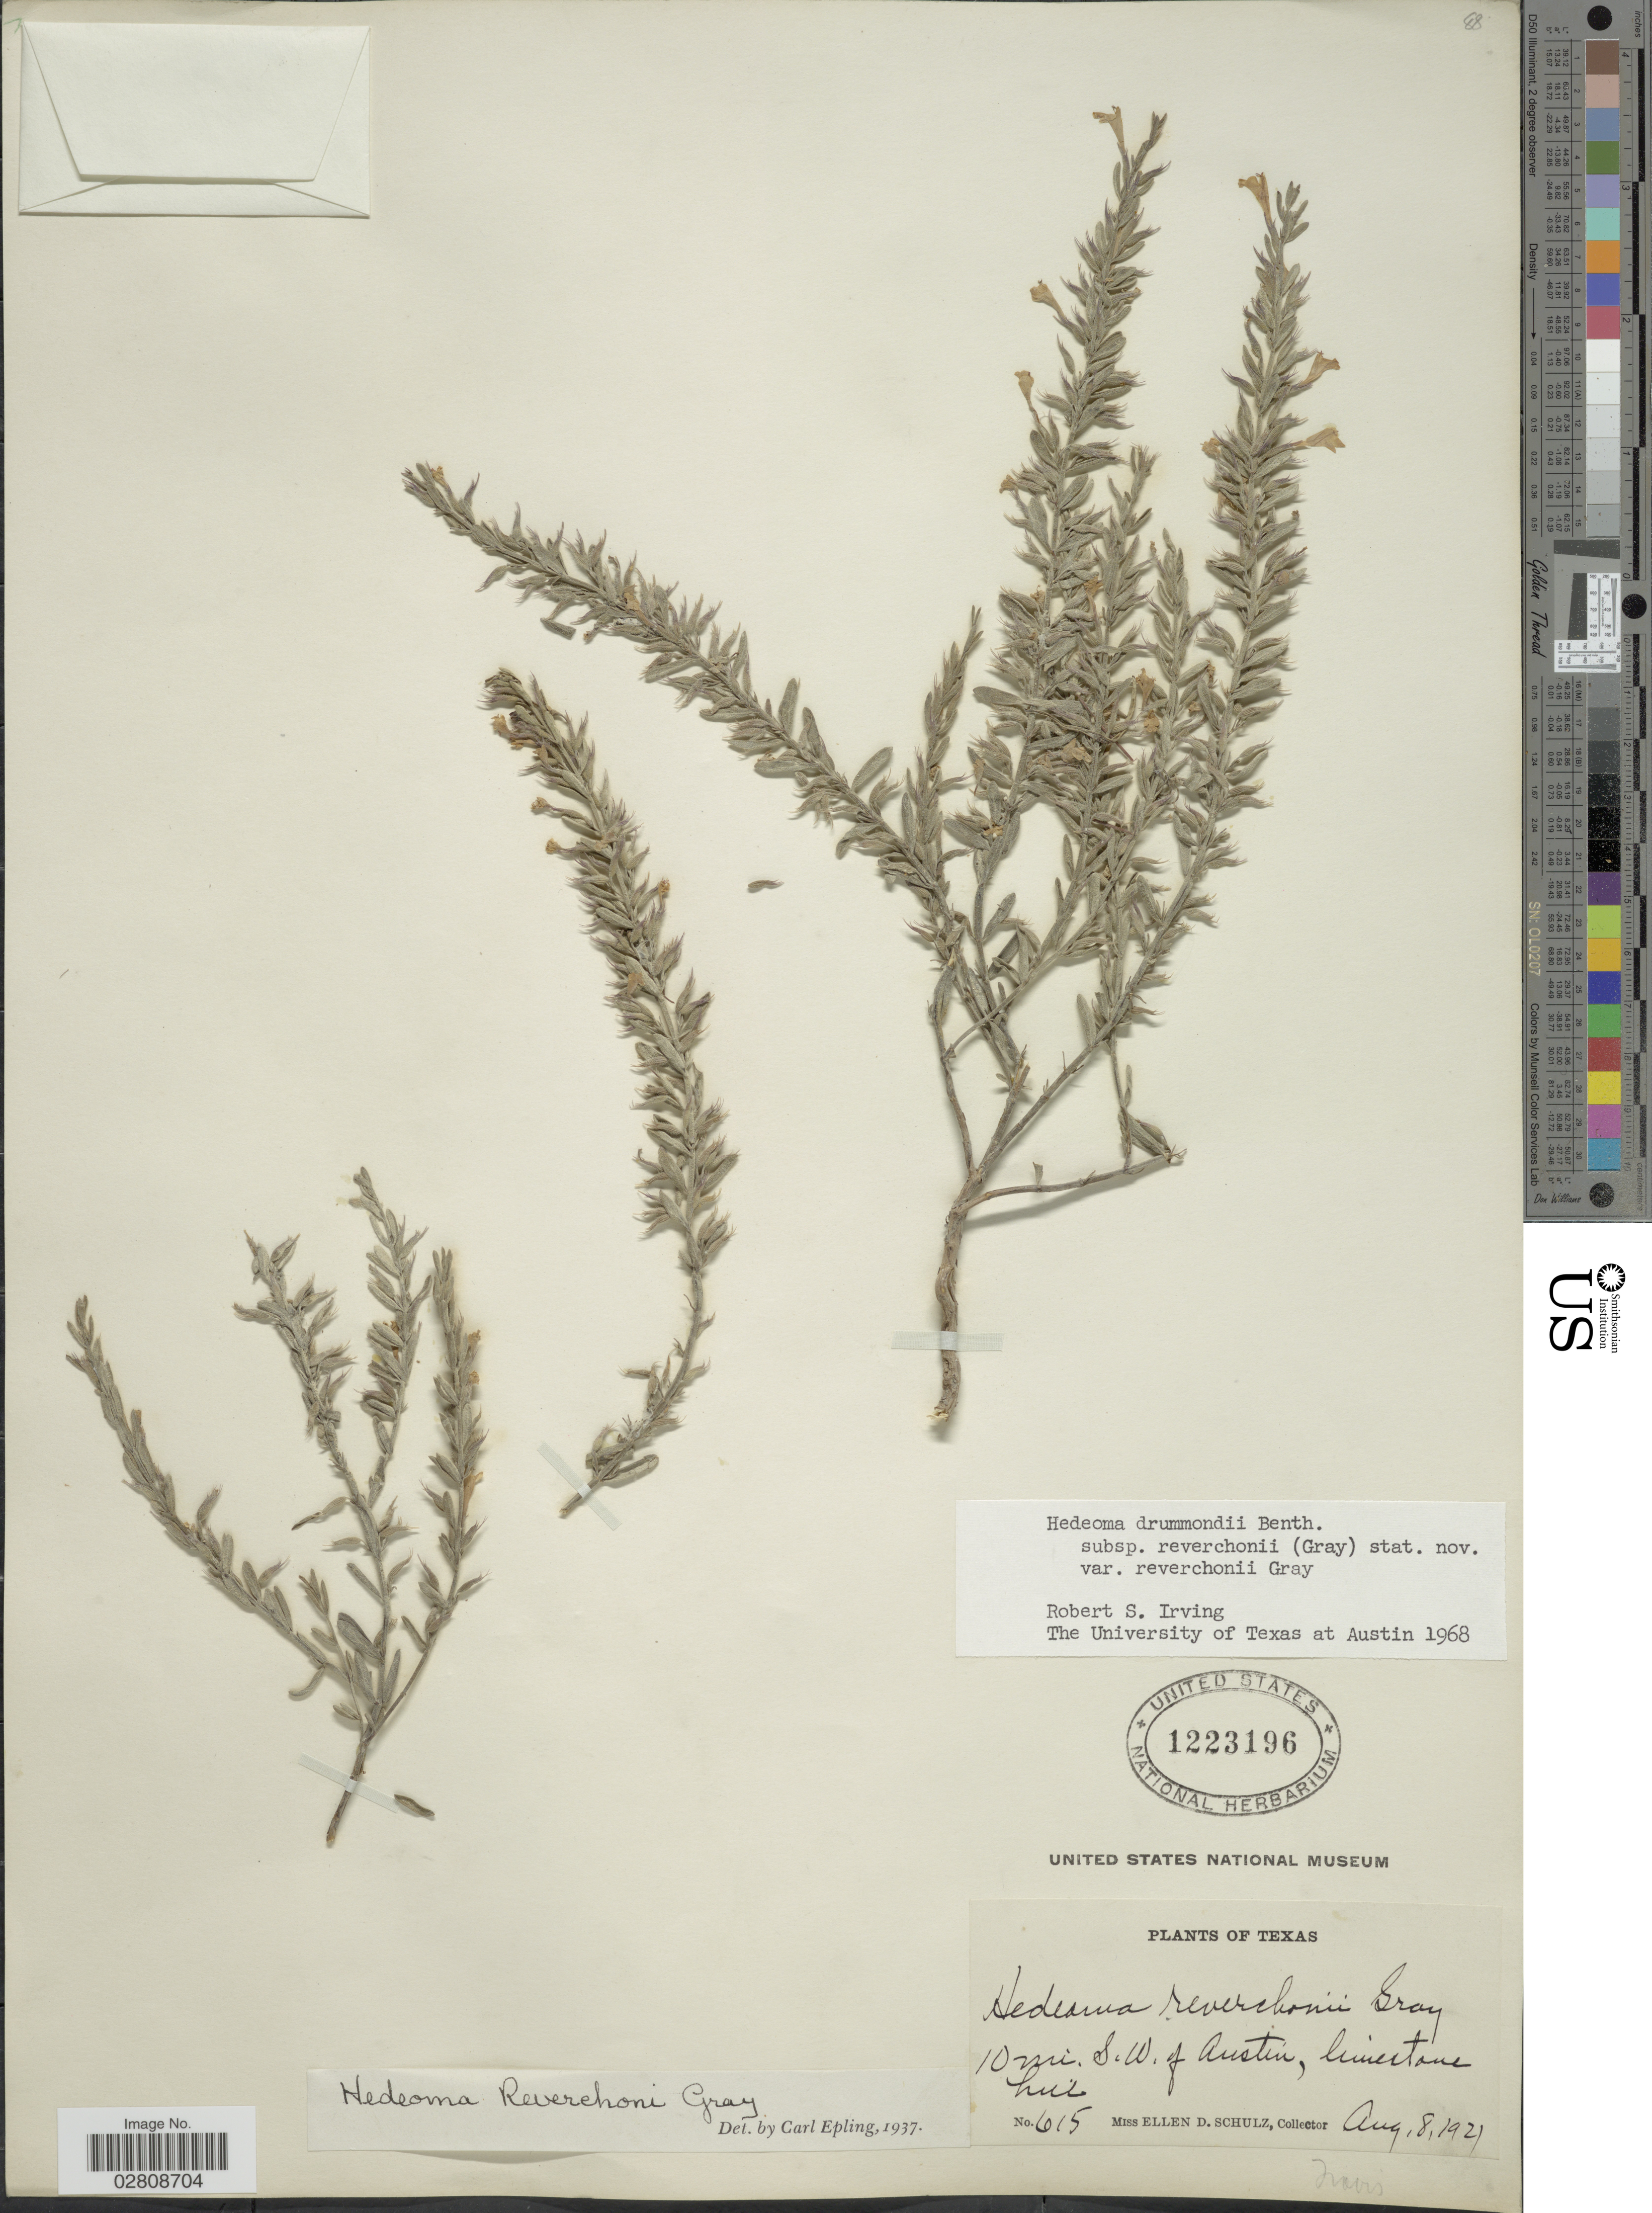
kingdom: Plantae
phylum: Tracheophyta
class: Magnoliopsida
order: Lamiales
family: Lamiaceae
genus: Hedeoma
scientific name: Hedeoma drummondii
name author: Benth.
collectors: E. D. Schulz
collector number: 615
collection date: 1921-08-08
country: United States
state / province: Texas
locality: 10 mi. S.W. of Austin, limestone hill. Travis.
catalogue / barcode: US 1223196